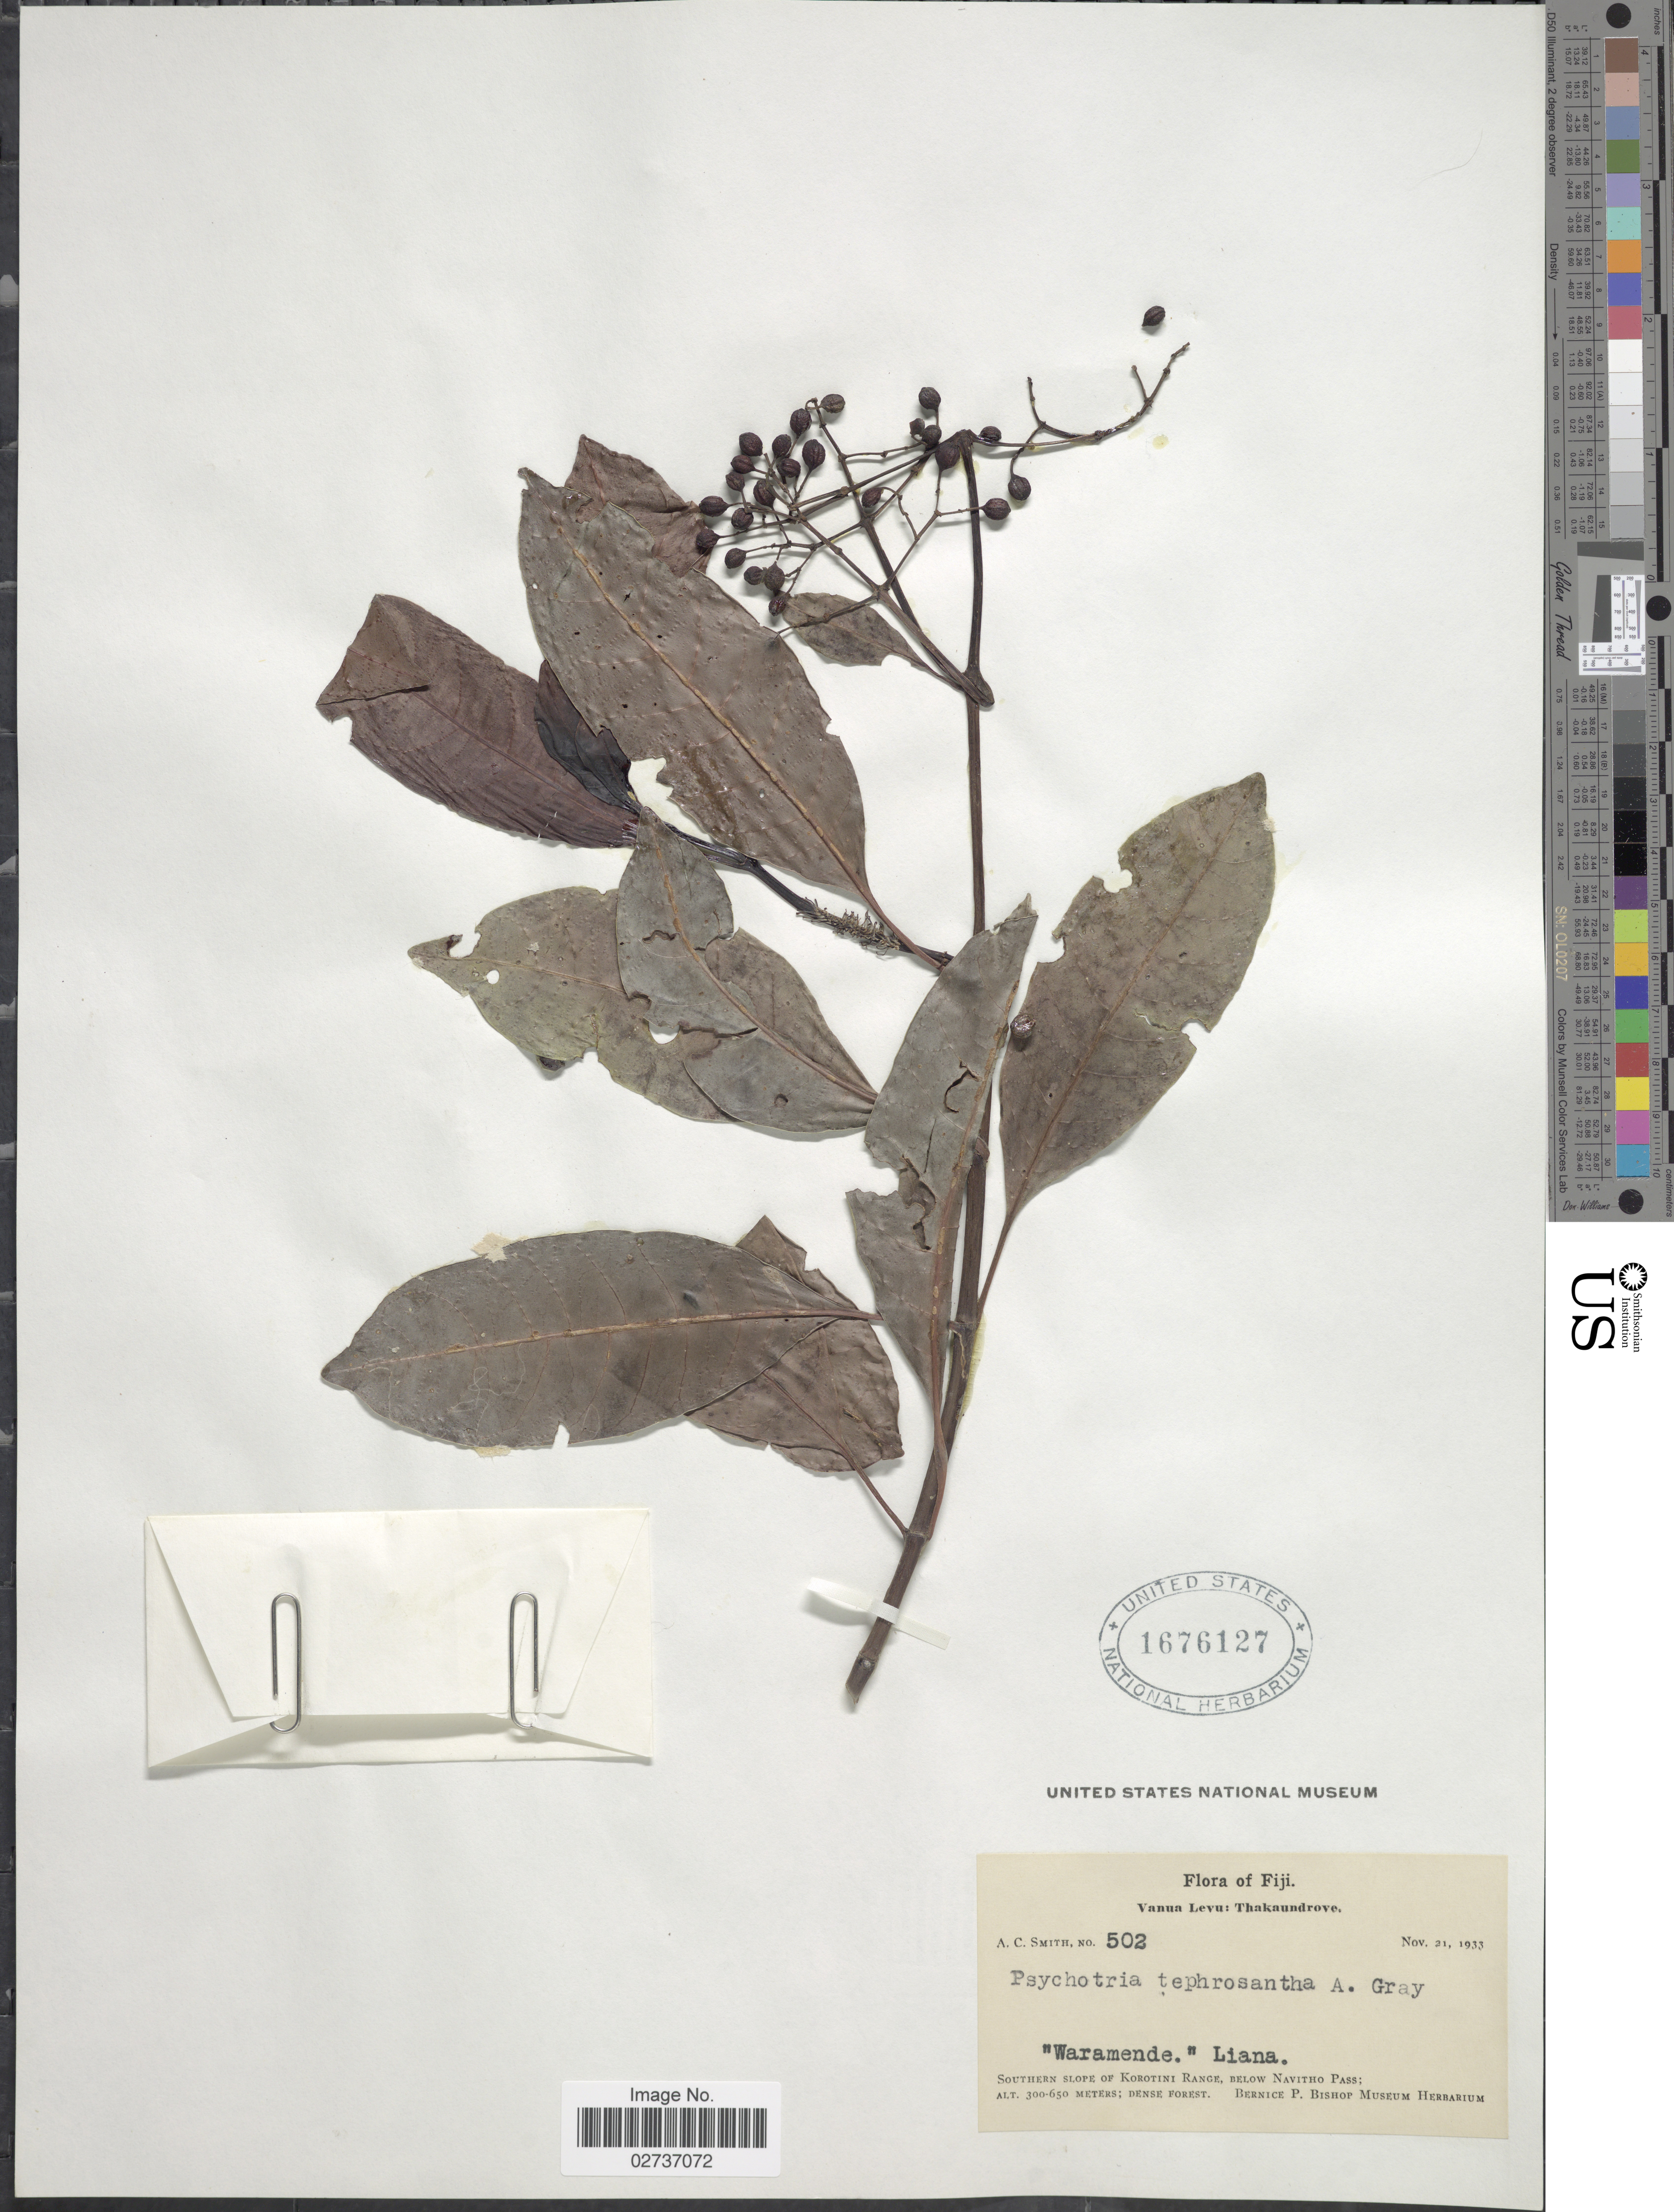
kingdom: Plantae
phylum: Tracheophyta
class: Magnoliopsida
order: Gentianales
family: Rubiaceae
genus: Psychotria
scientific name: Psychotria tephrosantha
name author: A. Gray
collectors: A. C. Smith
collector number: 502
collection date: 1933-11-21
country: Fiji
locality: Vanua Levu: Thakaundrove. Southern slope of Korotini Range, below Navitho Pass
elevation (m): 300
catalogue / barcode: US 1676127